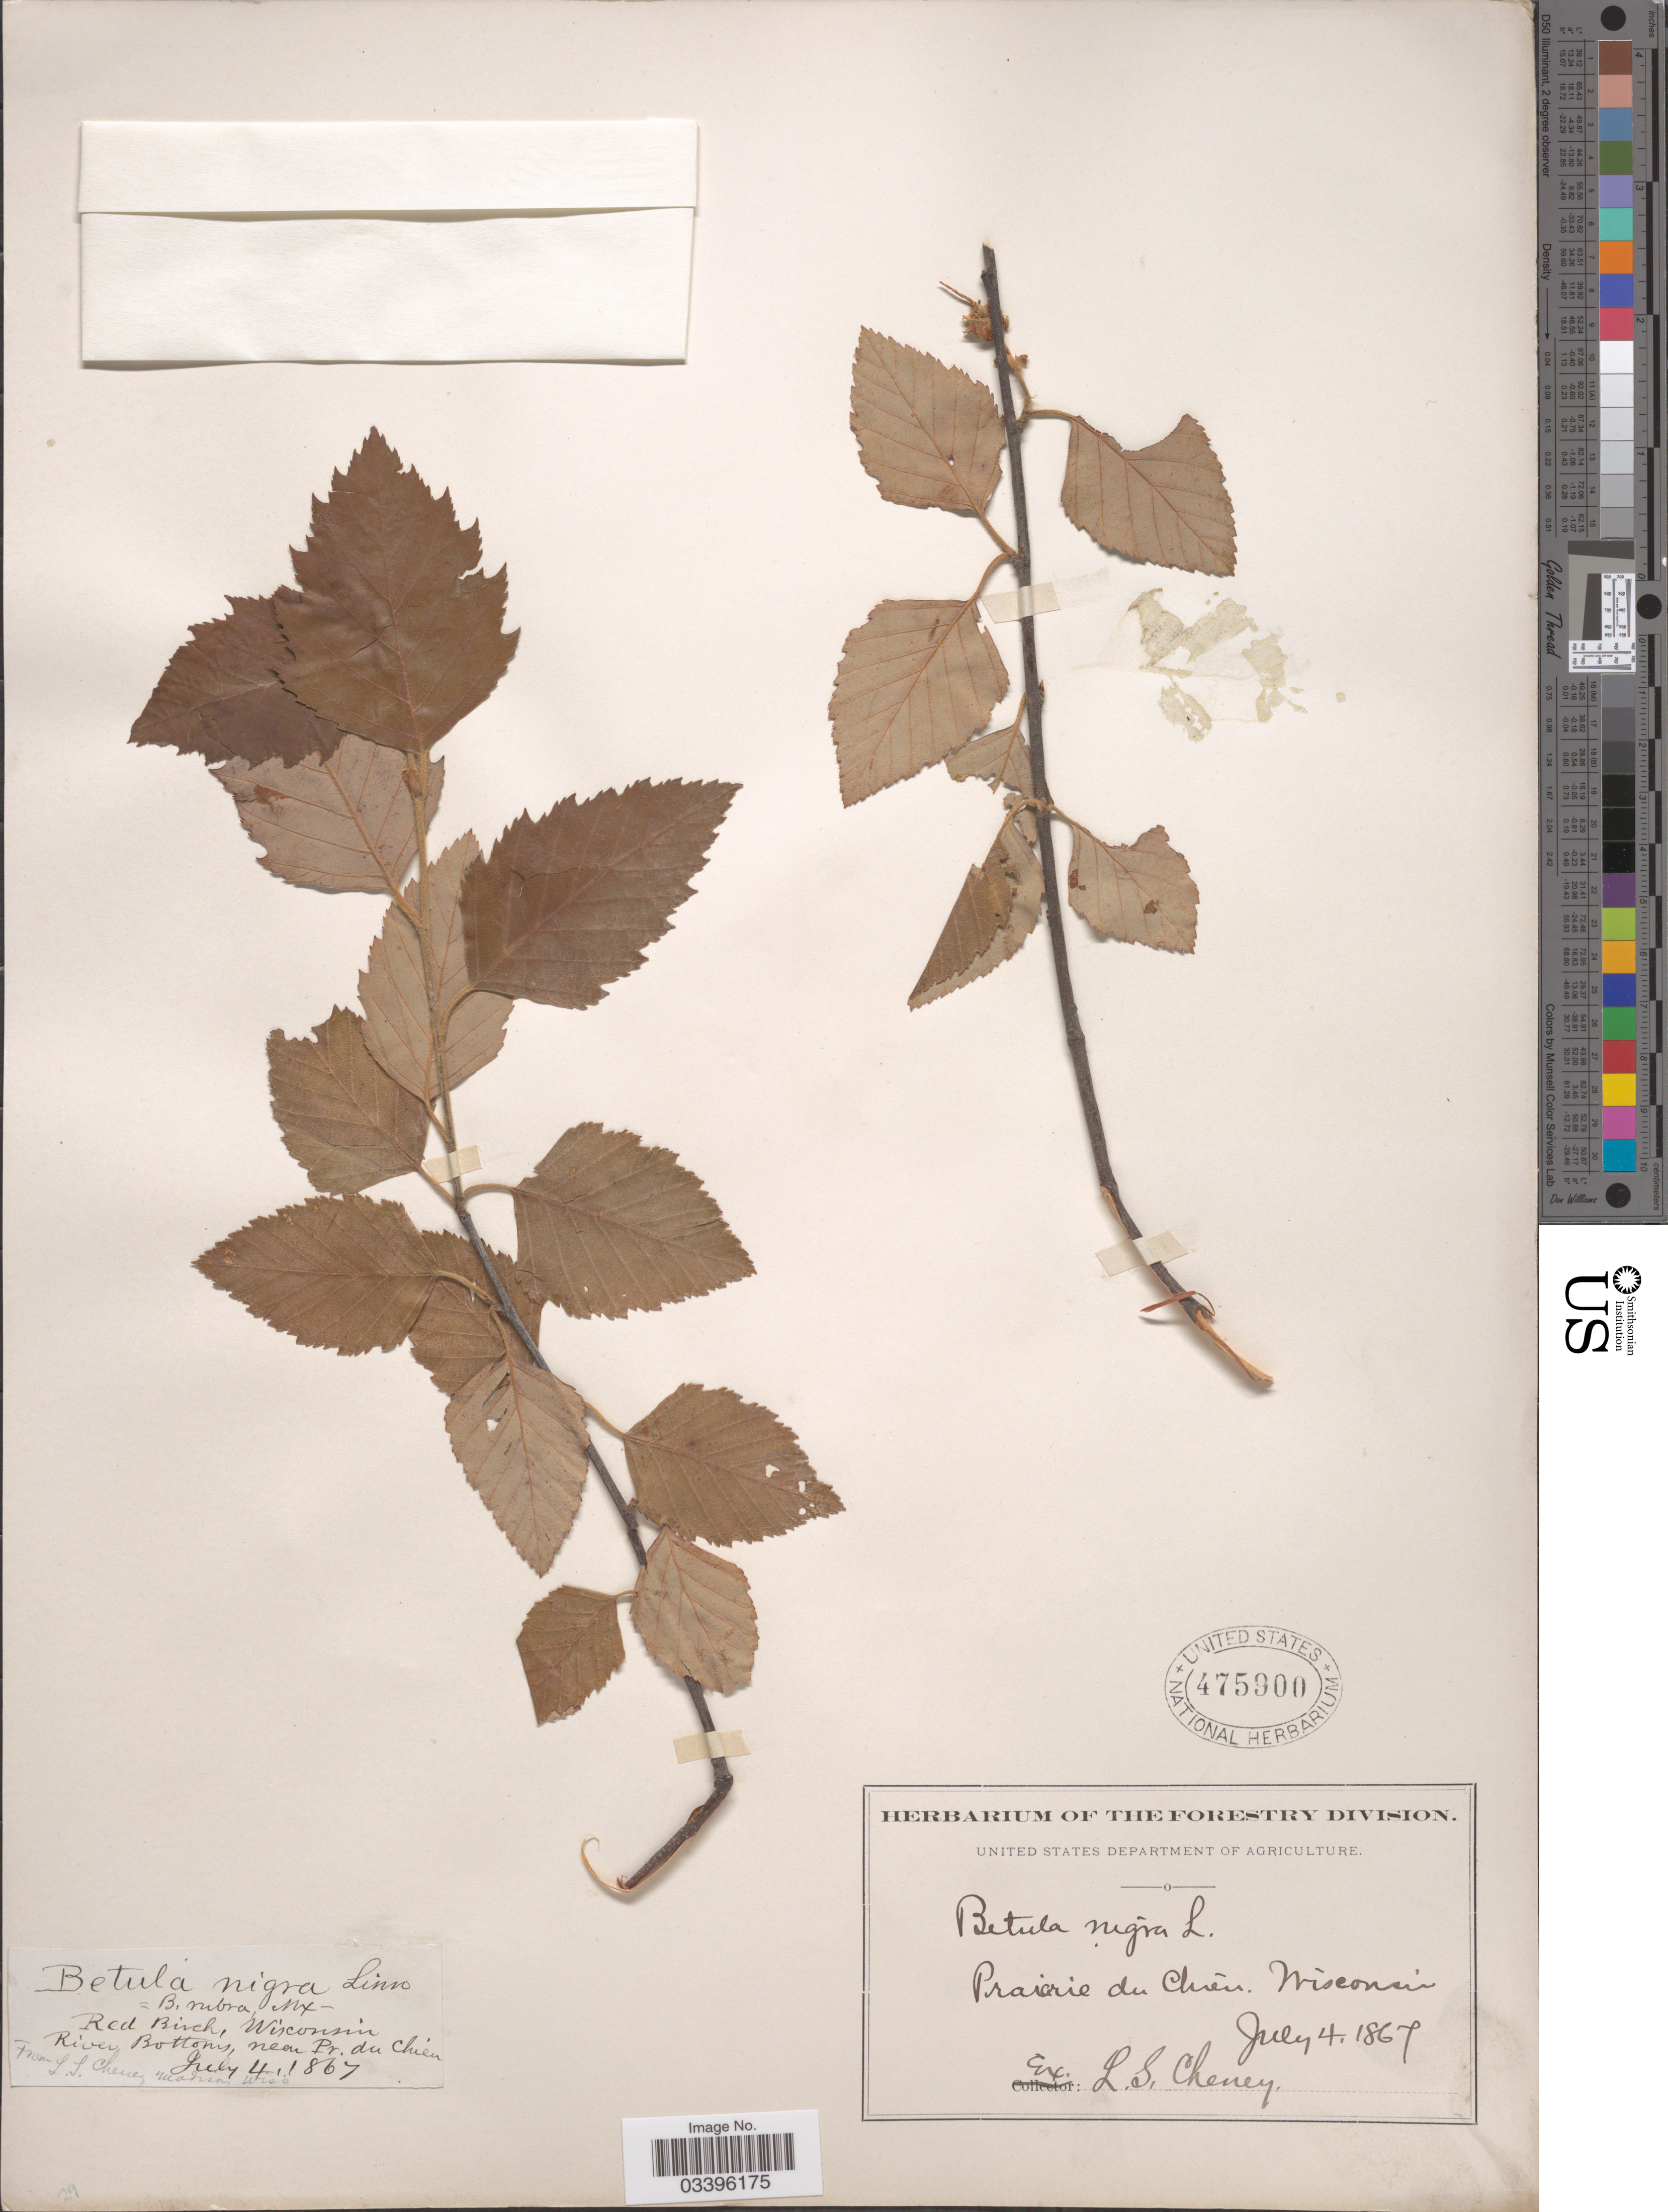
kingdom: Plantae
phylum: Tracheophyta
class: Magnoliopsida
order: Fagales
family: Betulaceae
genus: Betula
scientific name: Betula nigra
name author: L.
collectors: L. Cheney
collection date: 1867-07-04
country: United States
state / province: Wisconsin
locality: Praiarie du Chien. Red Birch, Wisconsin River Bottoms, near Pr. du Chien.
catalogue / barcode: US 475900